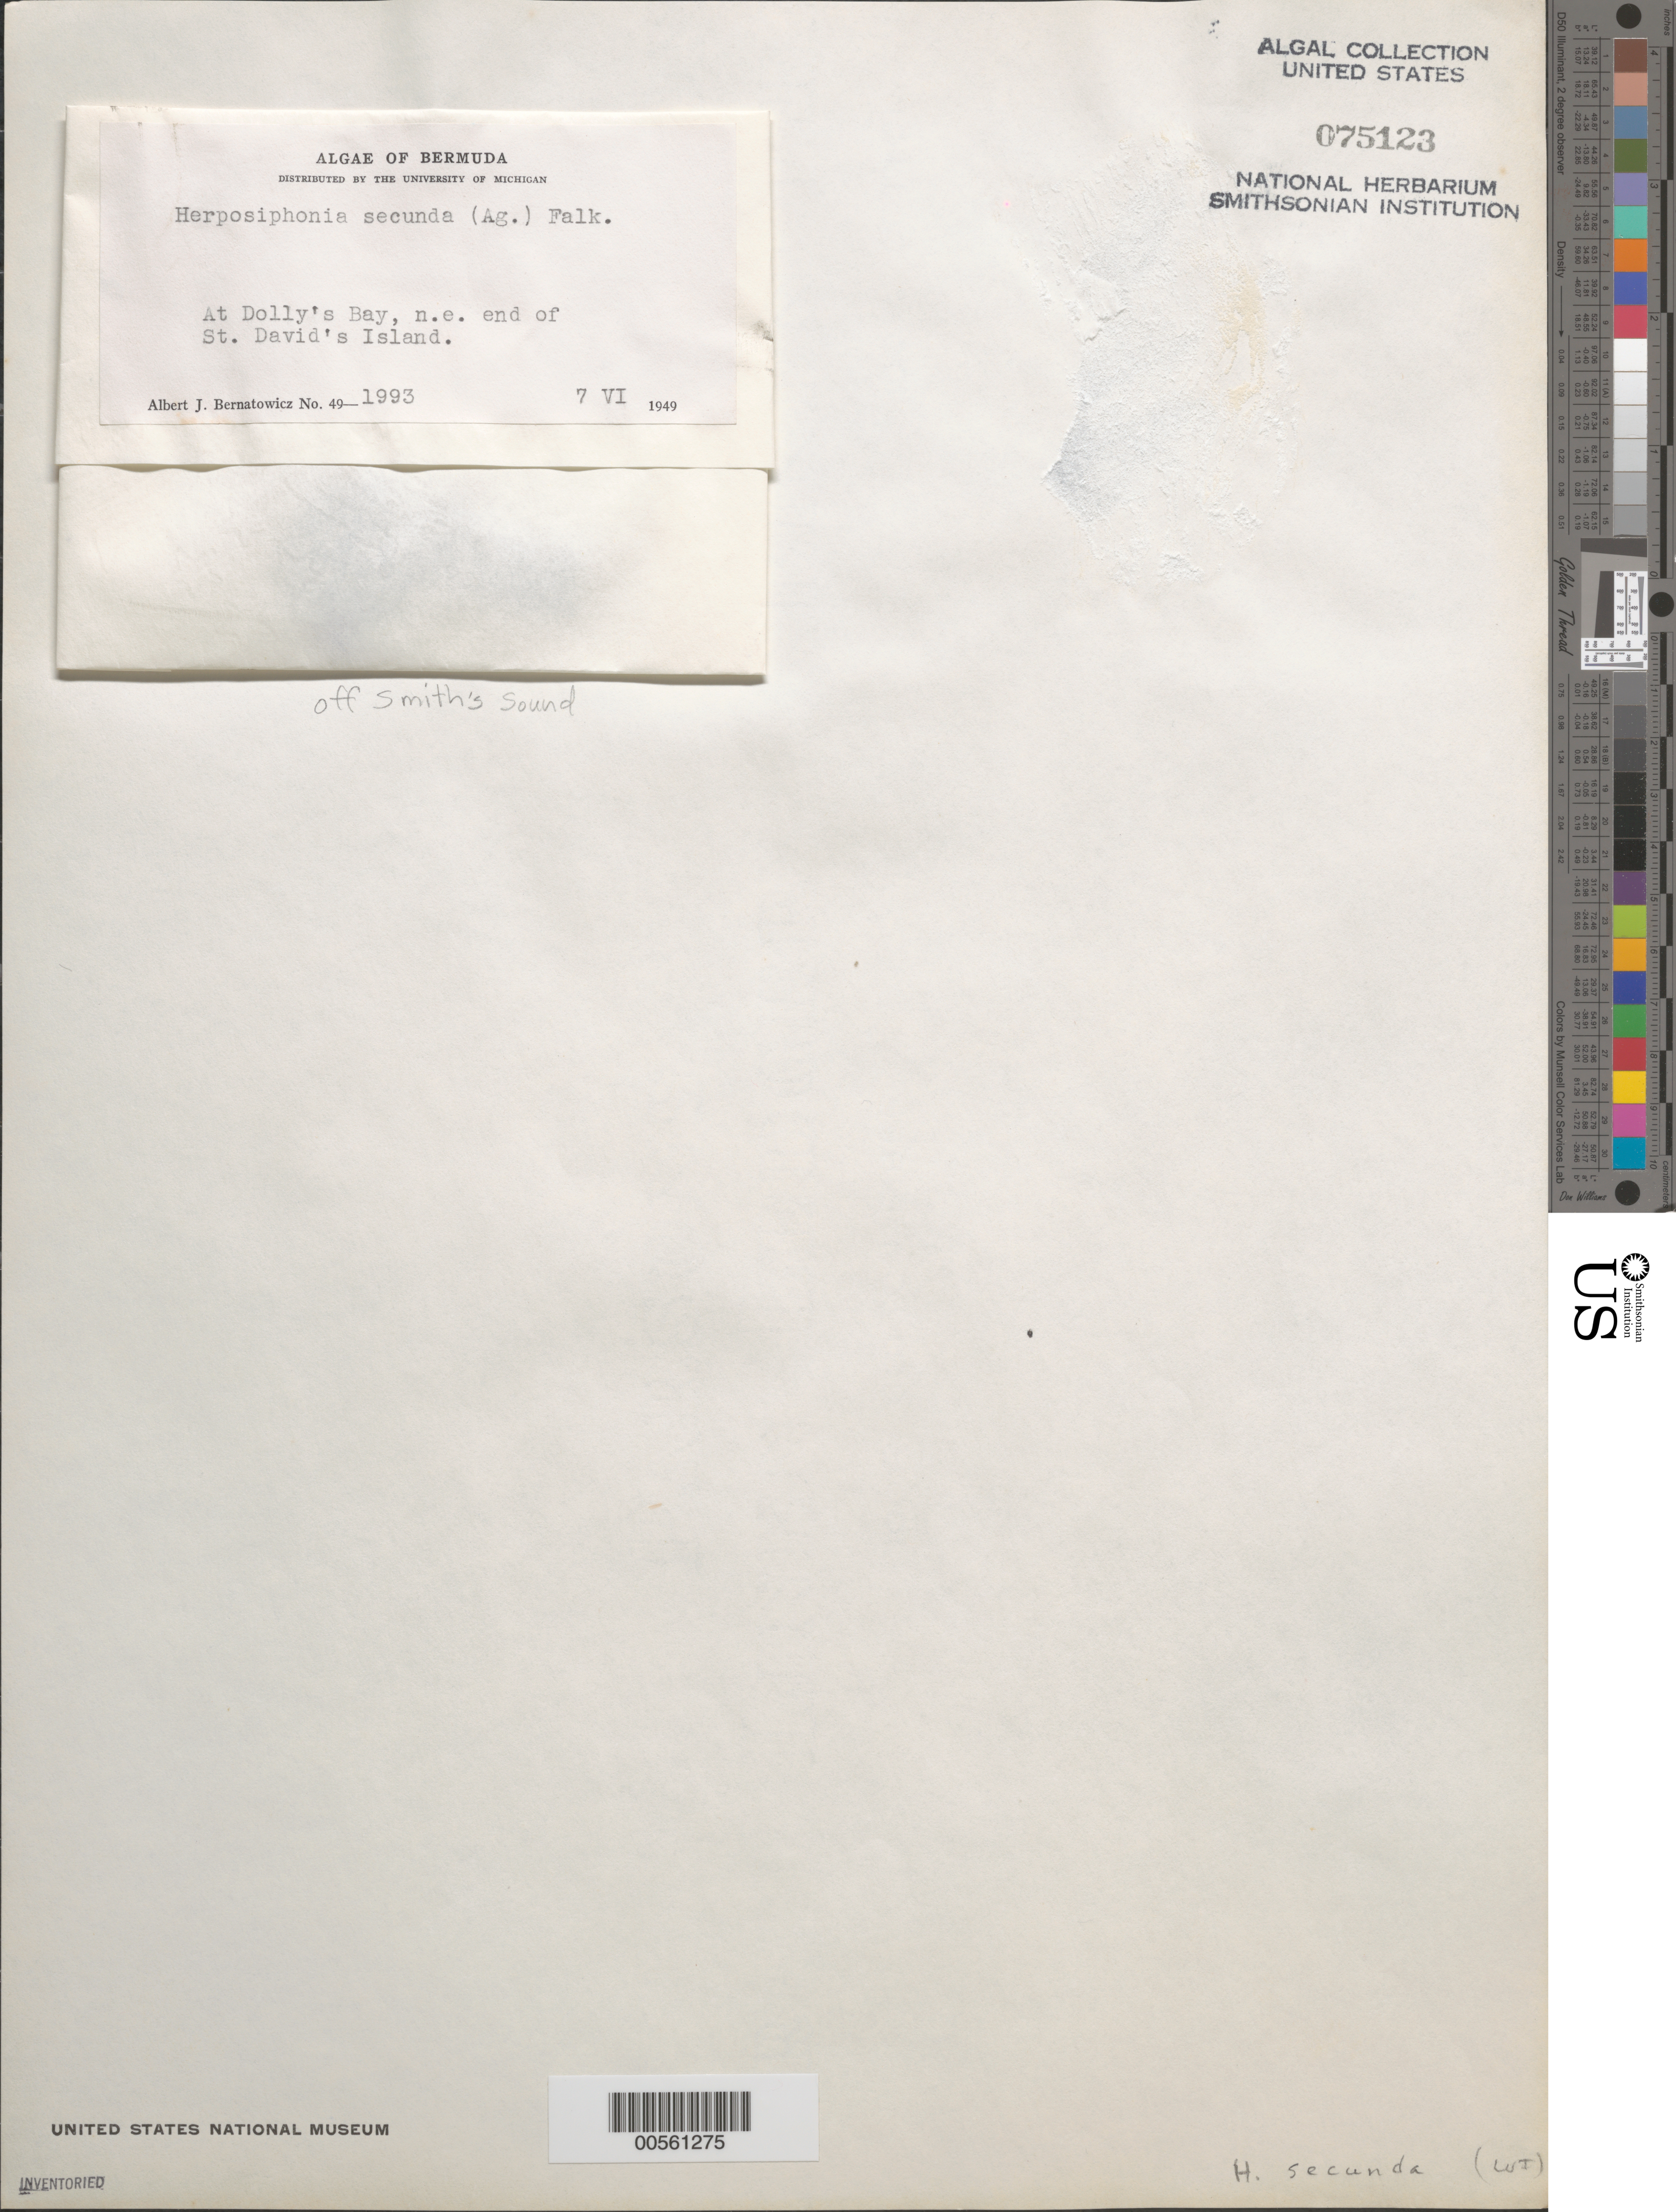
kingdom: Plantae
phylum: Rhodophyta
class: Florideophyceae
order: Ceramiales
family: Rhodomelaceae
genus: Herposiphonia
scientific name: Herposiphonia secunda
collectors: A. Bernatowicz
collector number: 49-1993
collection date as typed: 07 Jul 1949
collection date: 1949-07-07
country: Bermuda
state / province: Saint George's (parish)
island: St. David's Island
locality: Dollys Bay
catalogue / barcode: US 75123